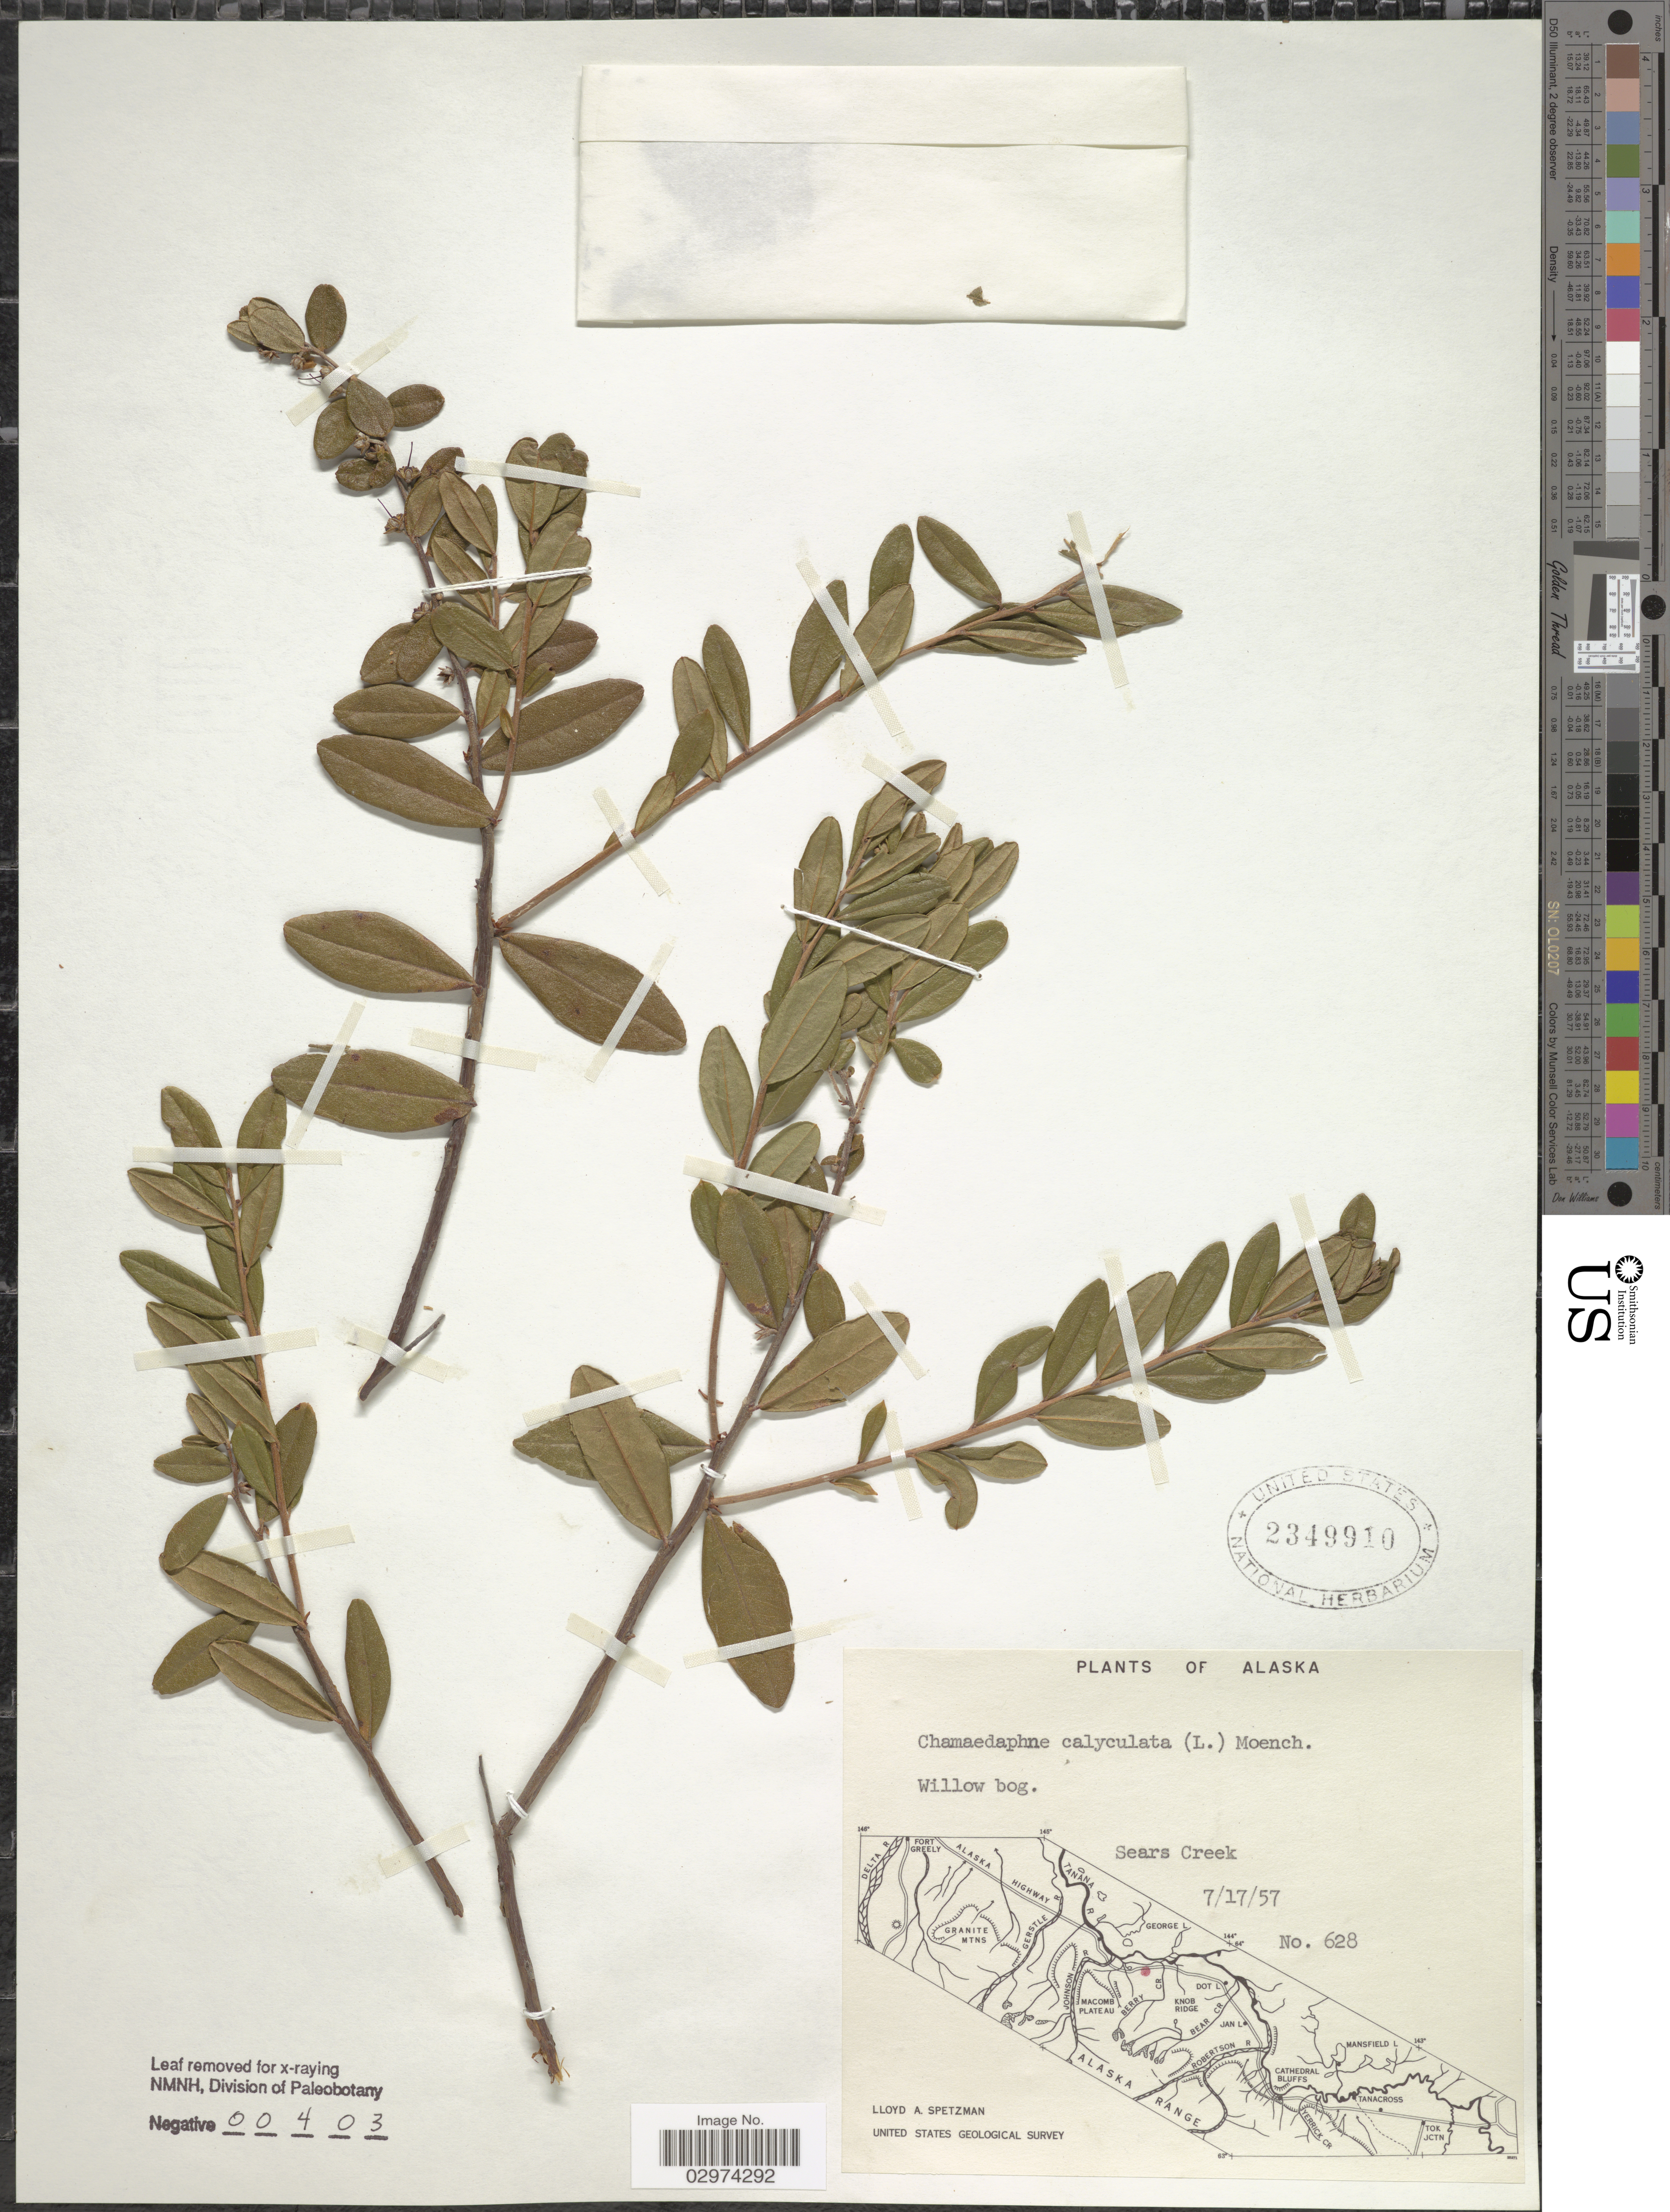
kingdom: Plantae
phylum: Tracheophyta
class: Magnoliopsida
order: Ericales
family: Ericaceae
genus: Chamaedaphne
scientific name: Chamaedaphne calyculata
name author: (L.) Moench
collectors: L. Spetzman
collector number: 628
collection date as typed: Transcribed d/m/y: 17/7/57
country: United States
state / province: Alaska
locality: Willow bog. Sears Creek.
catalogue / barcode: US 2349910